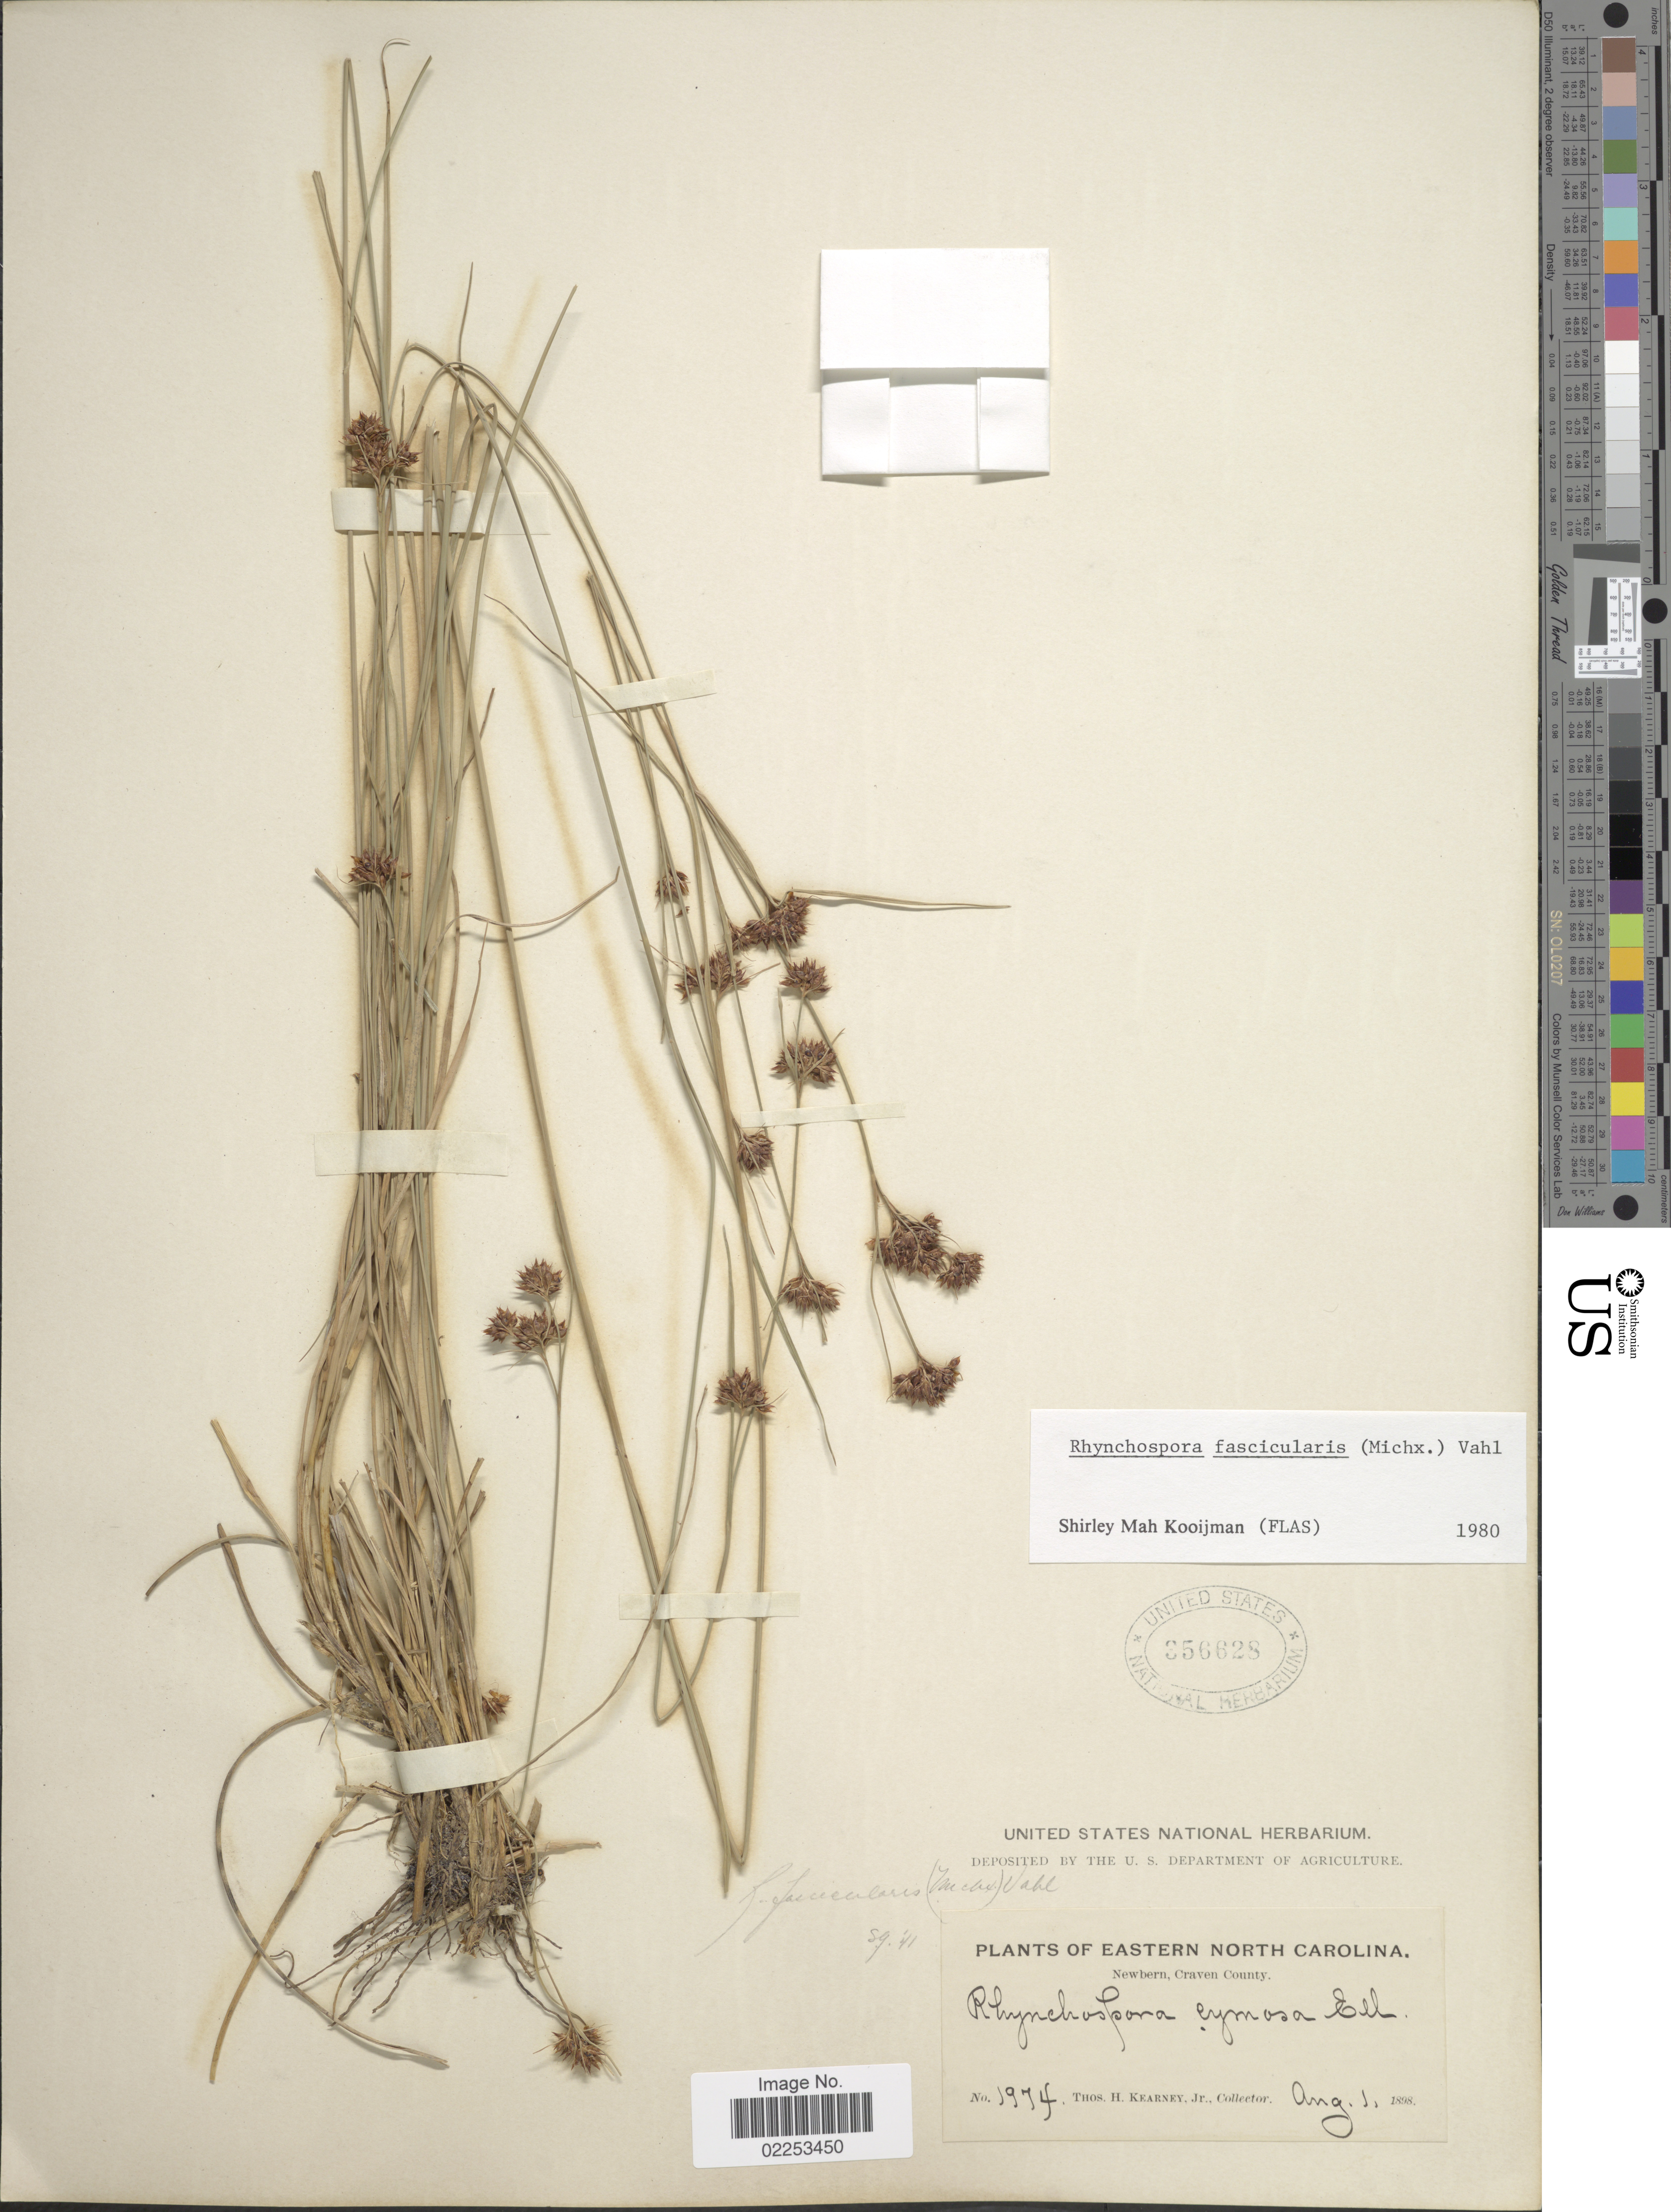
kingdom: Plantae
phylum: Tracheophyta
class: Liliopsida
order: Poales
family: Cyperaceae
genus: Rhynchospora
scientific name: Rhynchospora fascicularis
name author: (Michx.) Vahl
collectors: T. H. Kearney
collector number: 1974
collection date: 1898-08-01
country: United States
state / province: North Carolina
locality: Eastern North Carolina, Newbern, Craven County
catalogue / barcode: US 356628